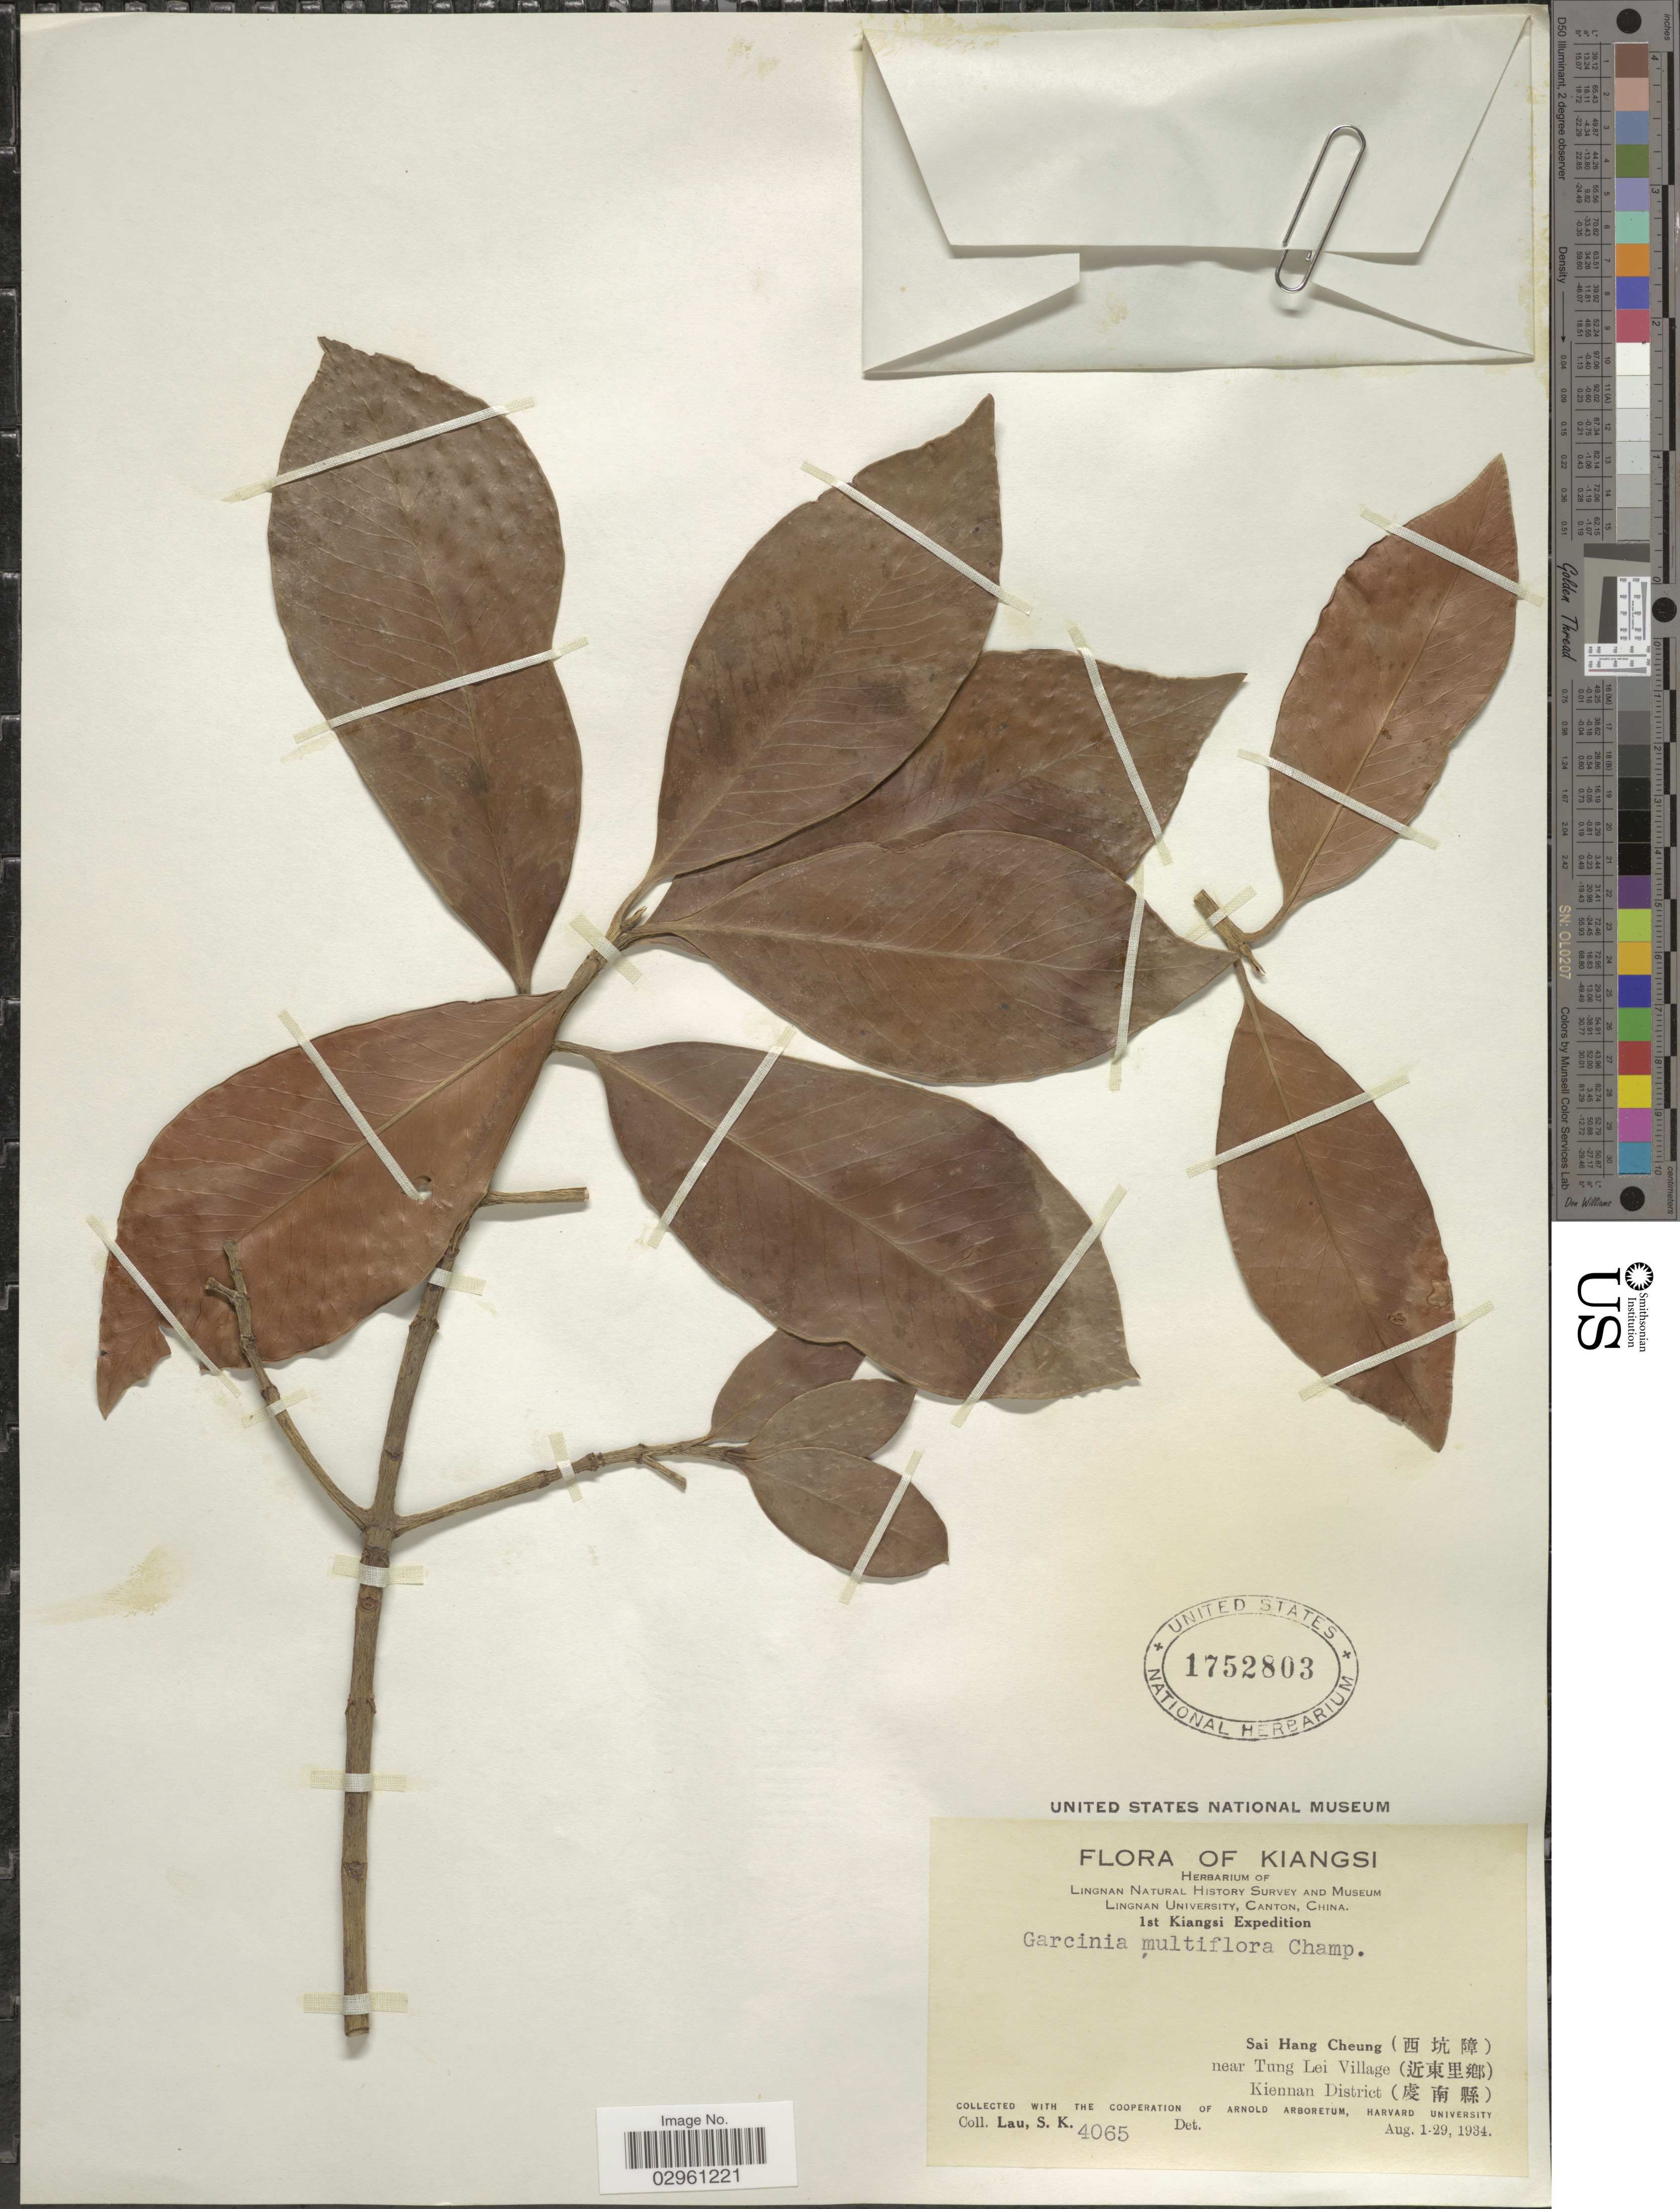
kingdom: Plantae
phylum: Tracheophyta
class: Magnoliopsida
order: Malpighiales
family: Clusiaceae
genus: Garcinia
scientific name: Garcinia multiflora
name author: Champ. ex Benth.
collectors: S. K. Lau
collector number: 4065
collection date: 1934-08-01/1934-08-29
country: China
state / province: Jiangxi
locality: Kiangsi. Sai Hang Chueng near Tung Lei Village, Kiennan District.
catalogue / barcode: US 1752803